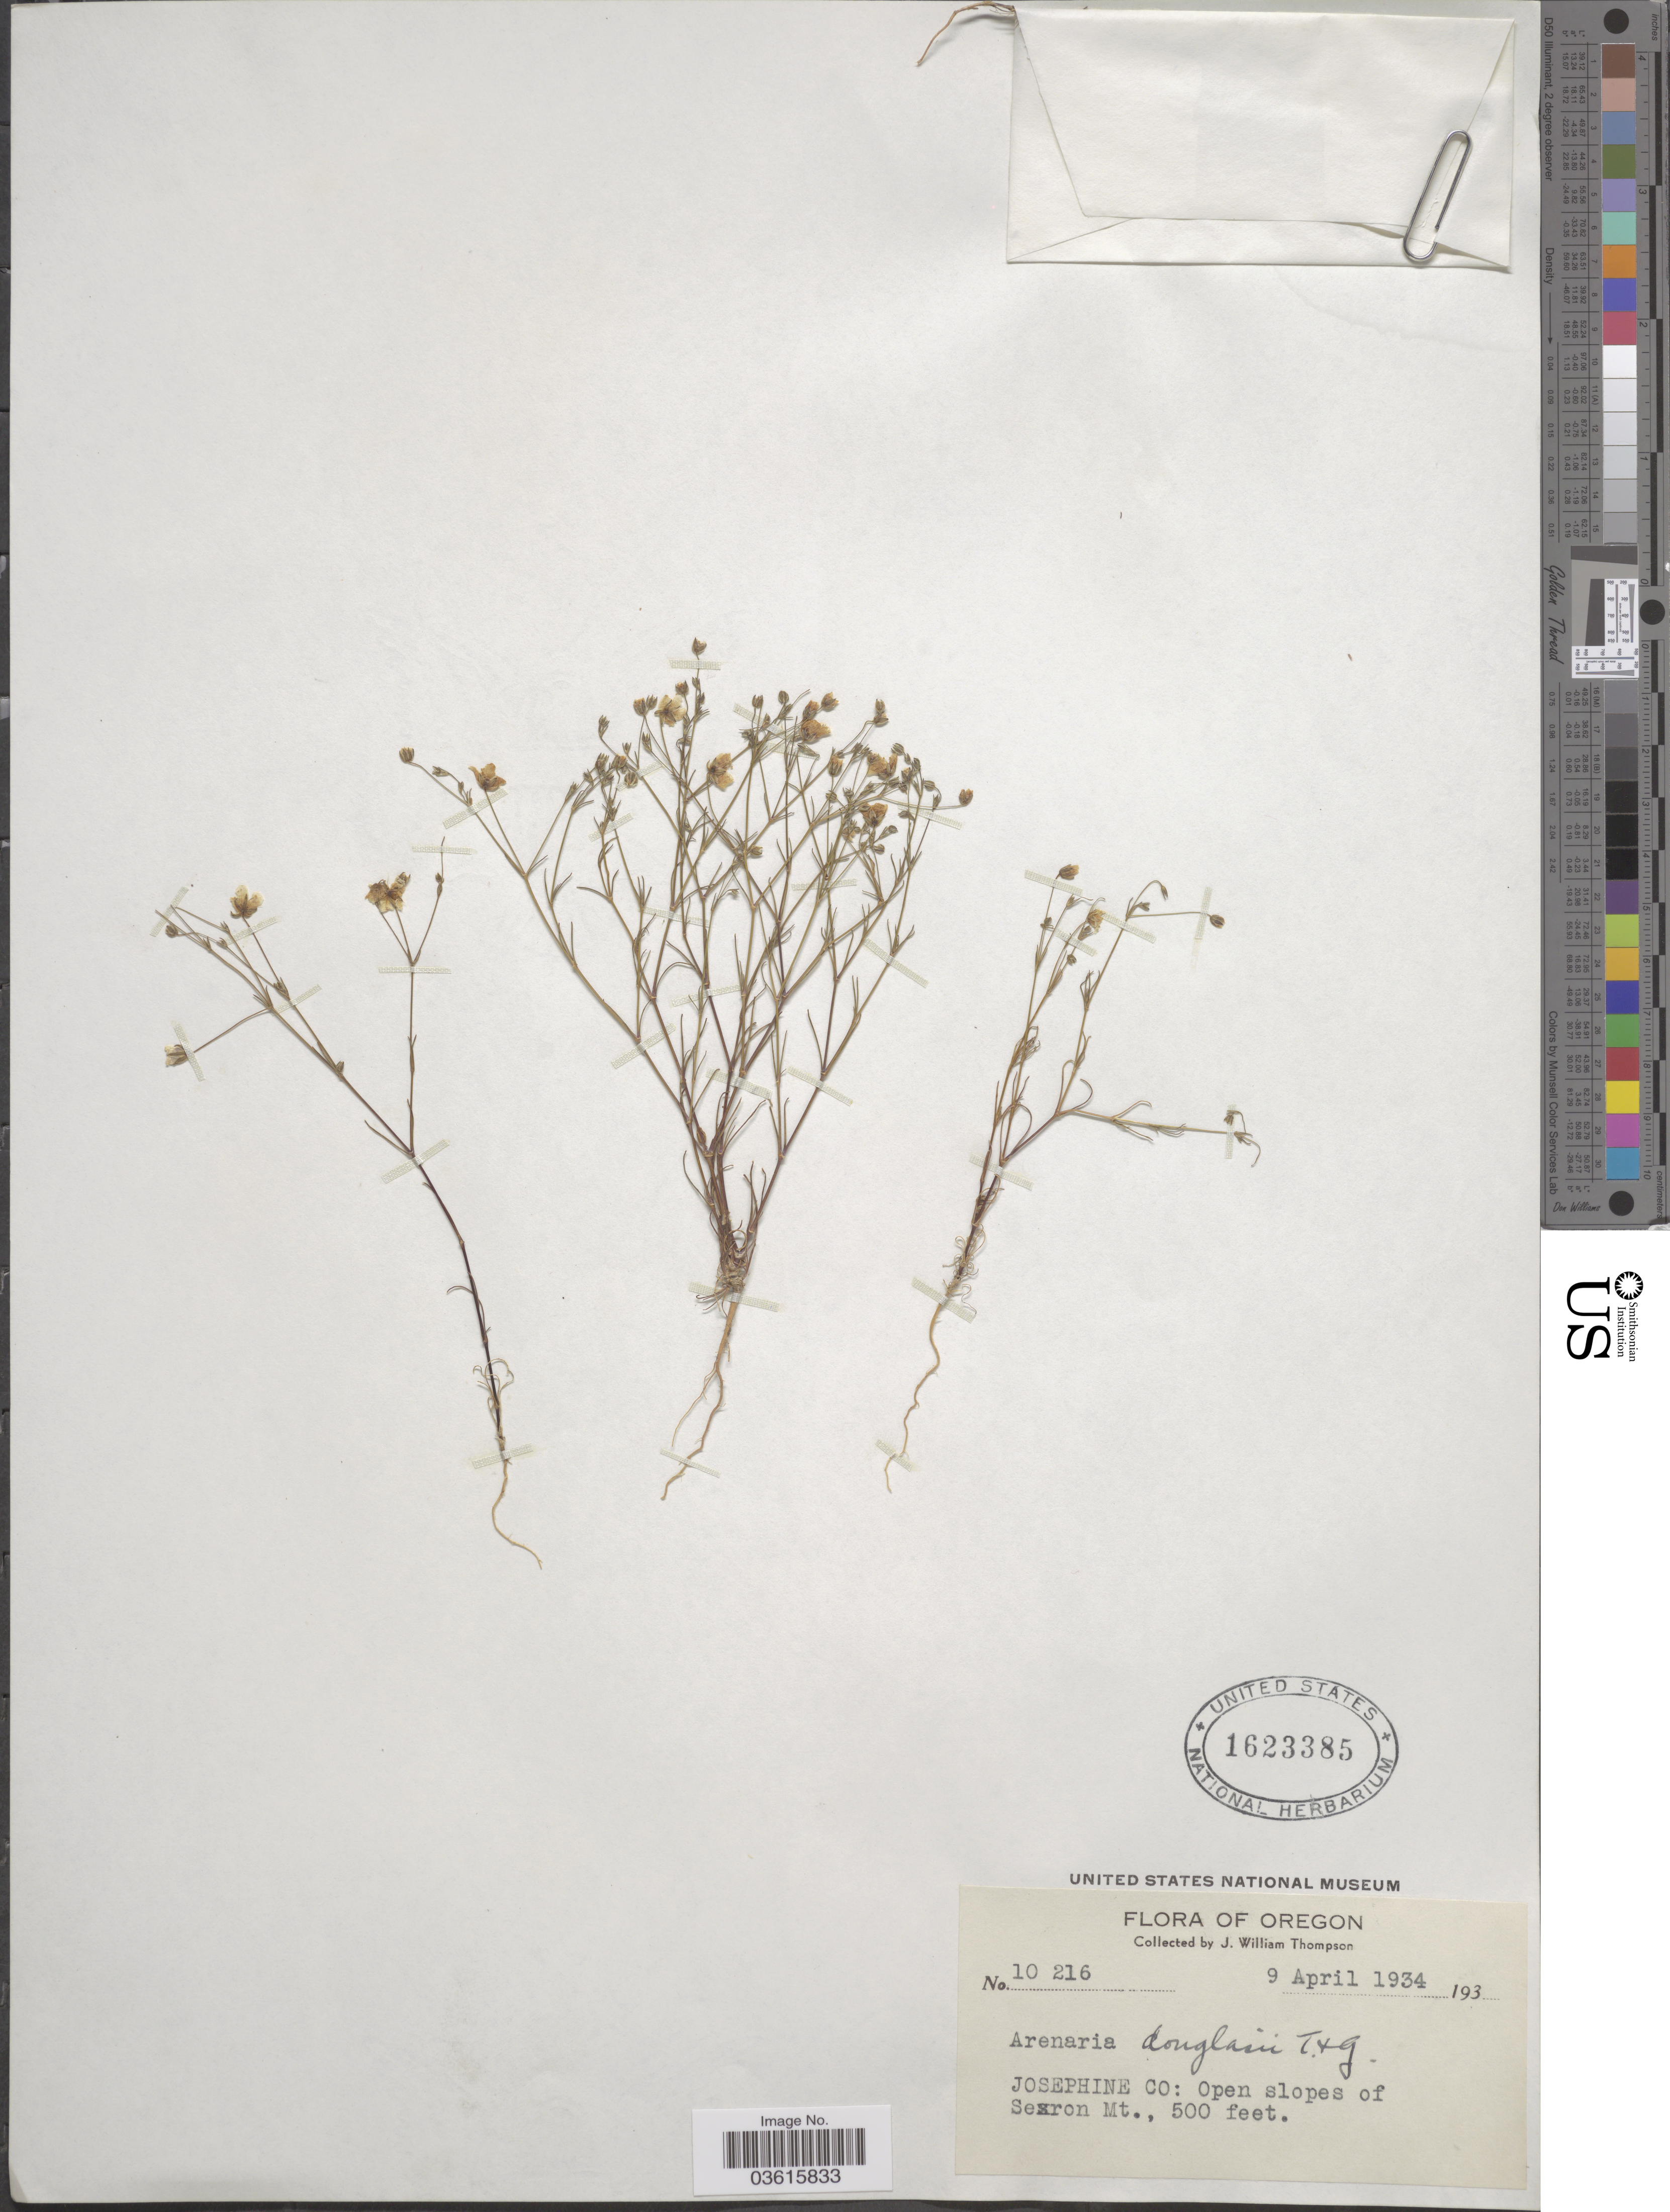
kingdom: Plantae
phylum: Tracheophyta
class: Magnoliopsida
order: Caryophyllales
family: Caryophyllaceae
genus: Minuartia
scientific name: Minuartia douglasii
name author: Mattf.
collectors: J. W. Thompson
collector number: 10216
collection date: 1934-04-09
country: United States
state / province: Oregon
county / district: Josephine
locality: Josephine Co: Open slopes of Sexron Mt.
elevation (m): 152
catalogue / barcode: US 1623385